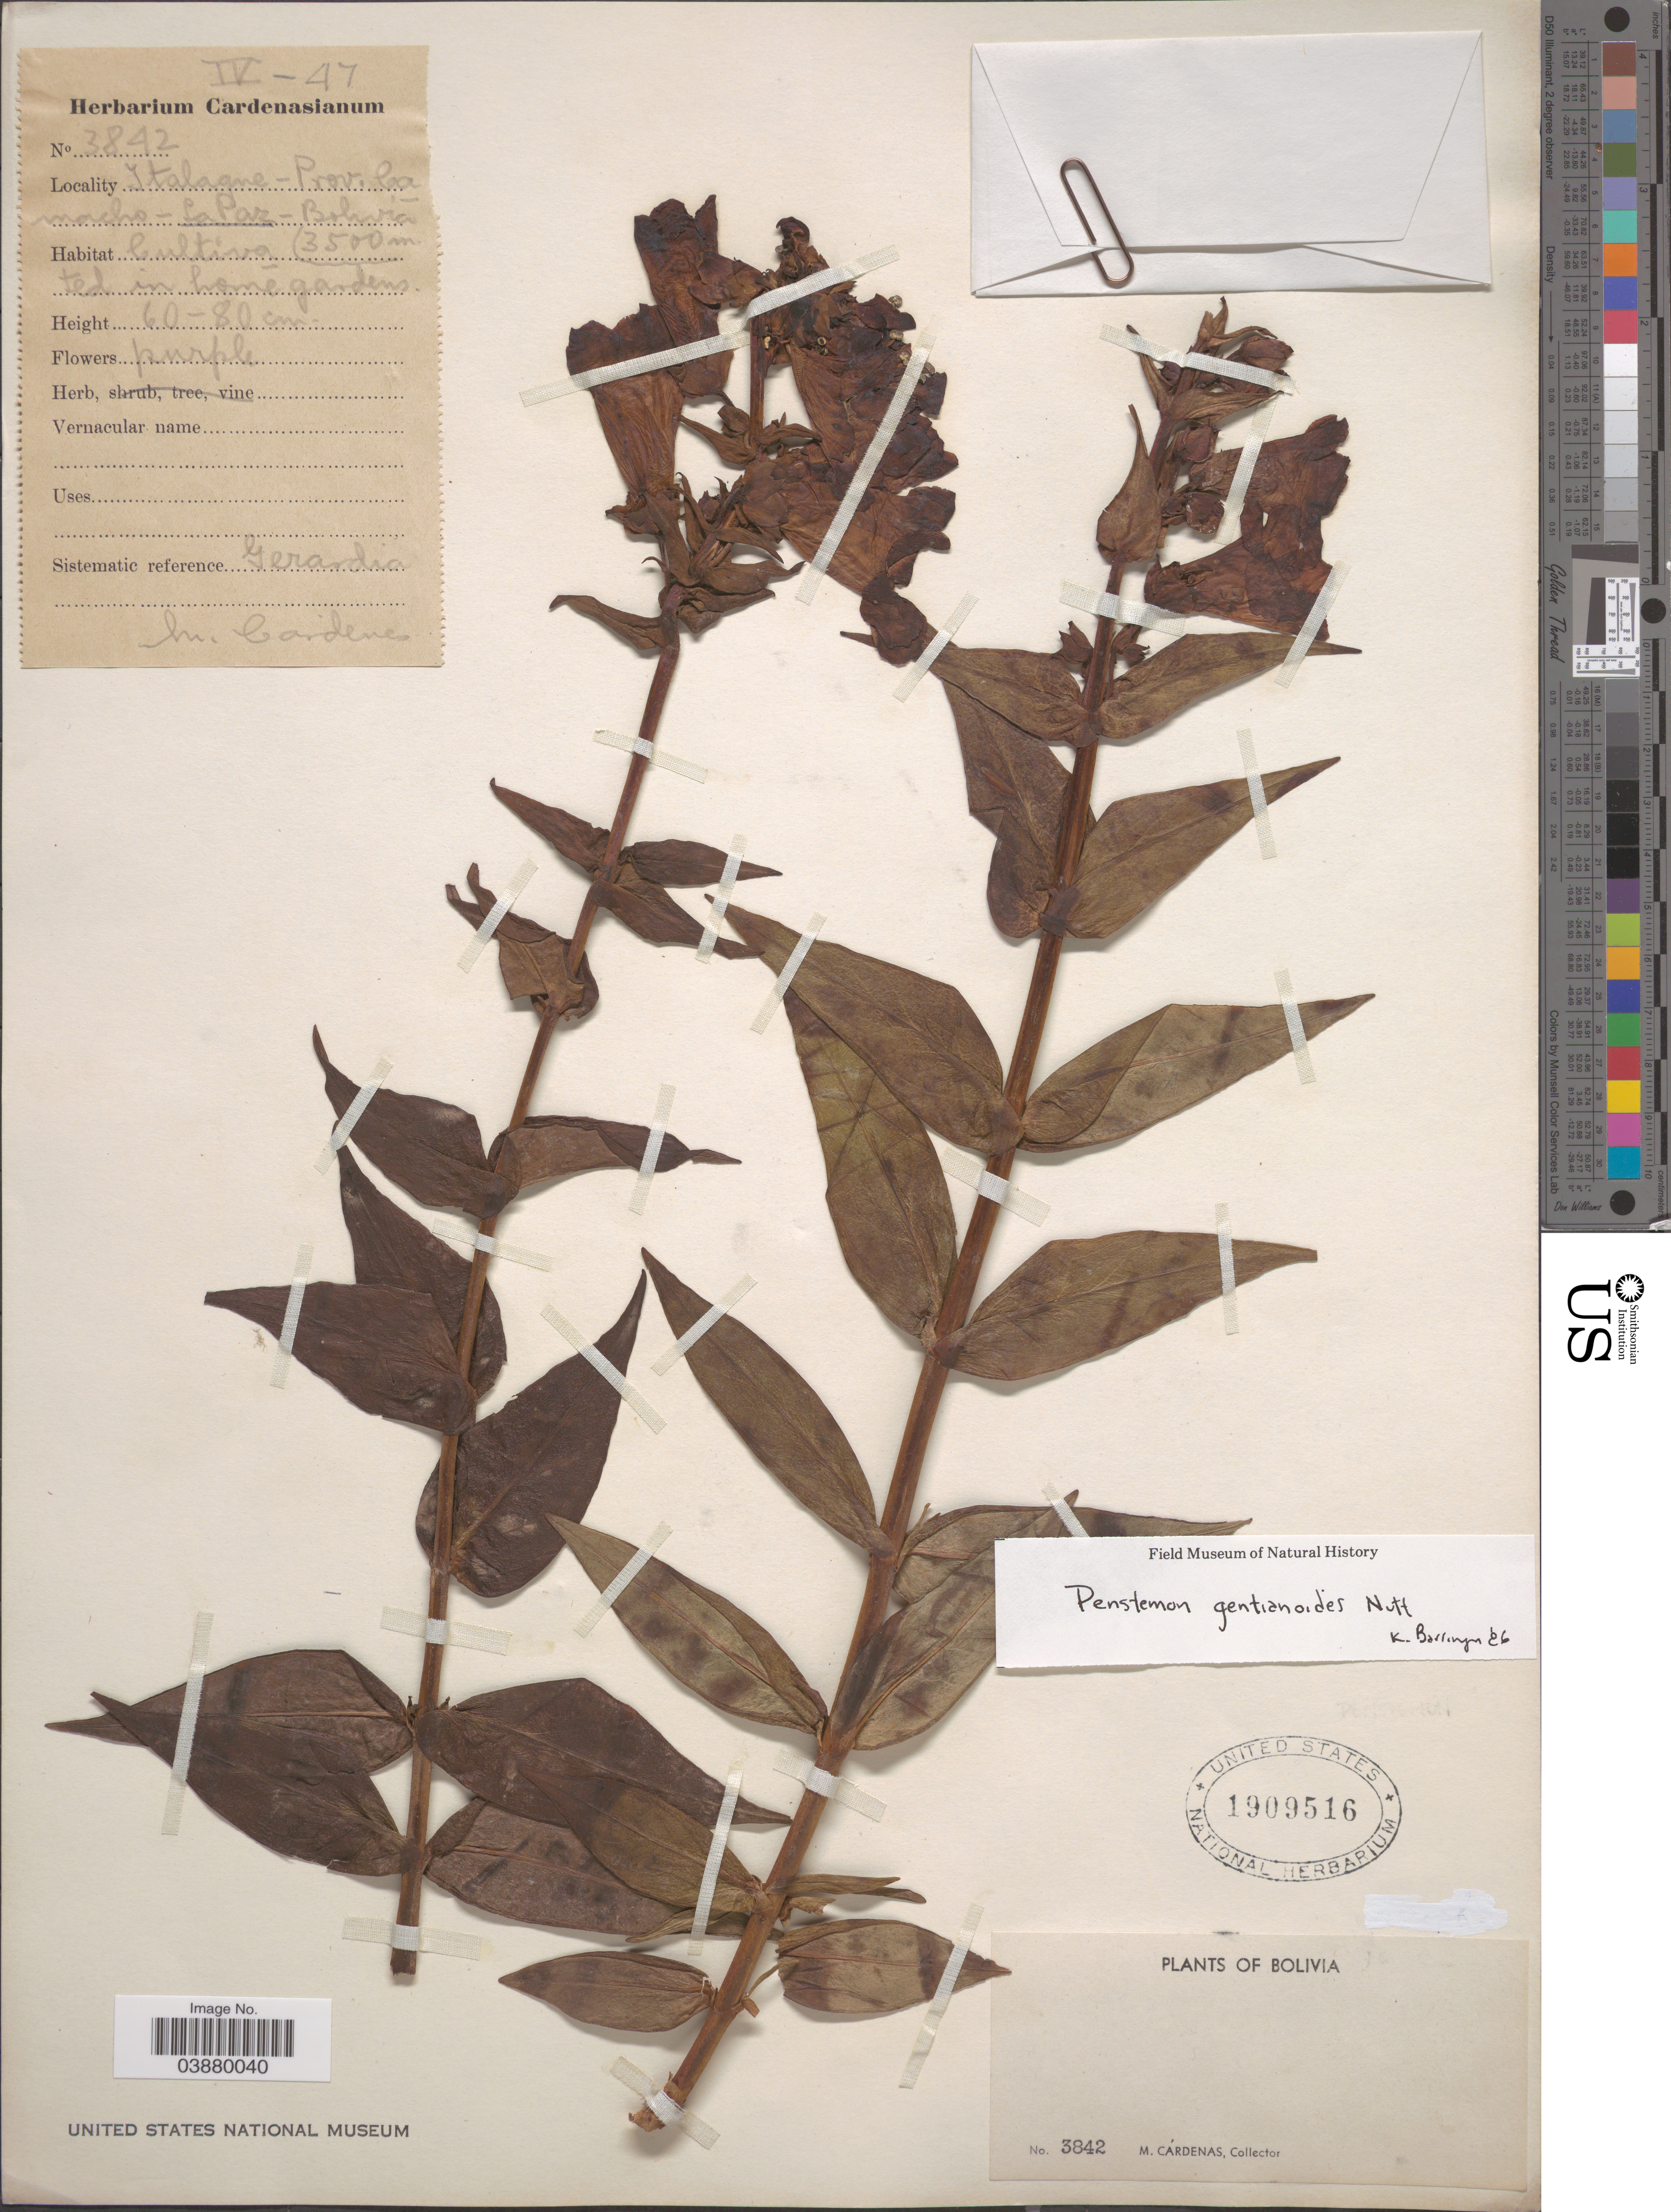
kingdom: Plantae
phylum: Tracheophyta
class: Magnoliopsida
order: Lamiales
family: Plantaginaceae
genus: Penstemon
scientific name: Penstemon gentianoides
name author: (Kunth) Poir.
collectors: M. Cárdenas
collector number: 3842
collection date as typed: Transcribed d/m/y: /4/47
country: Bolivia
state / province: La Paz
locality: Italagne- Prov. La macho.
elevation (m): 3500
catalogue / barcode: US 1909516